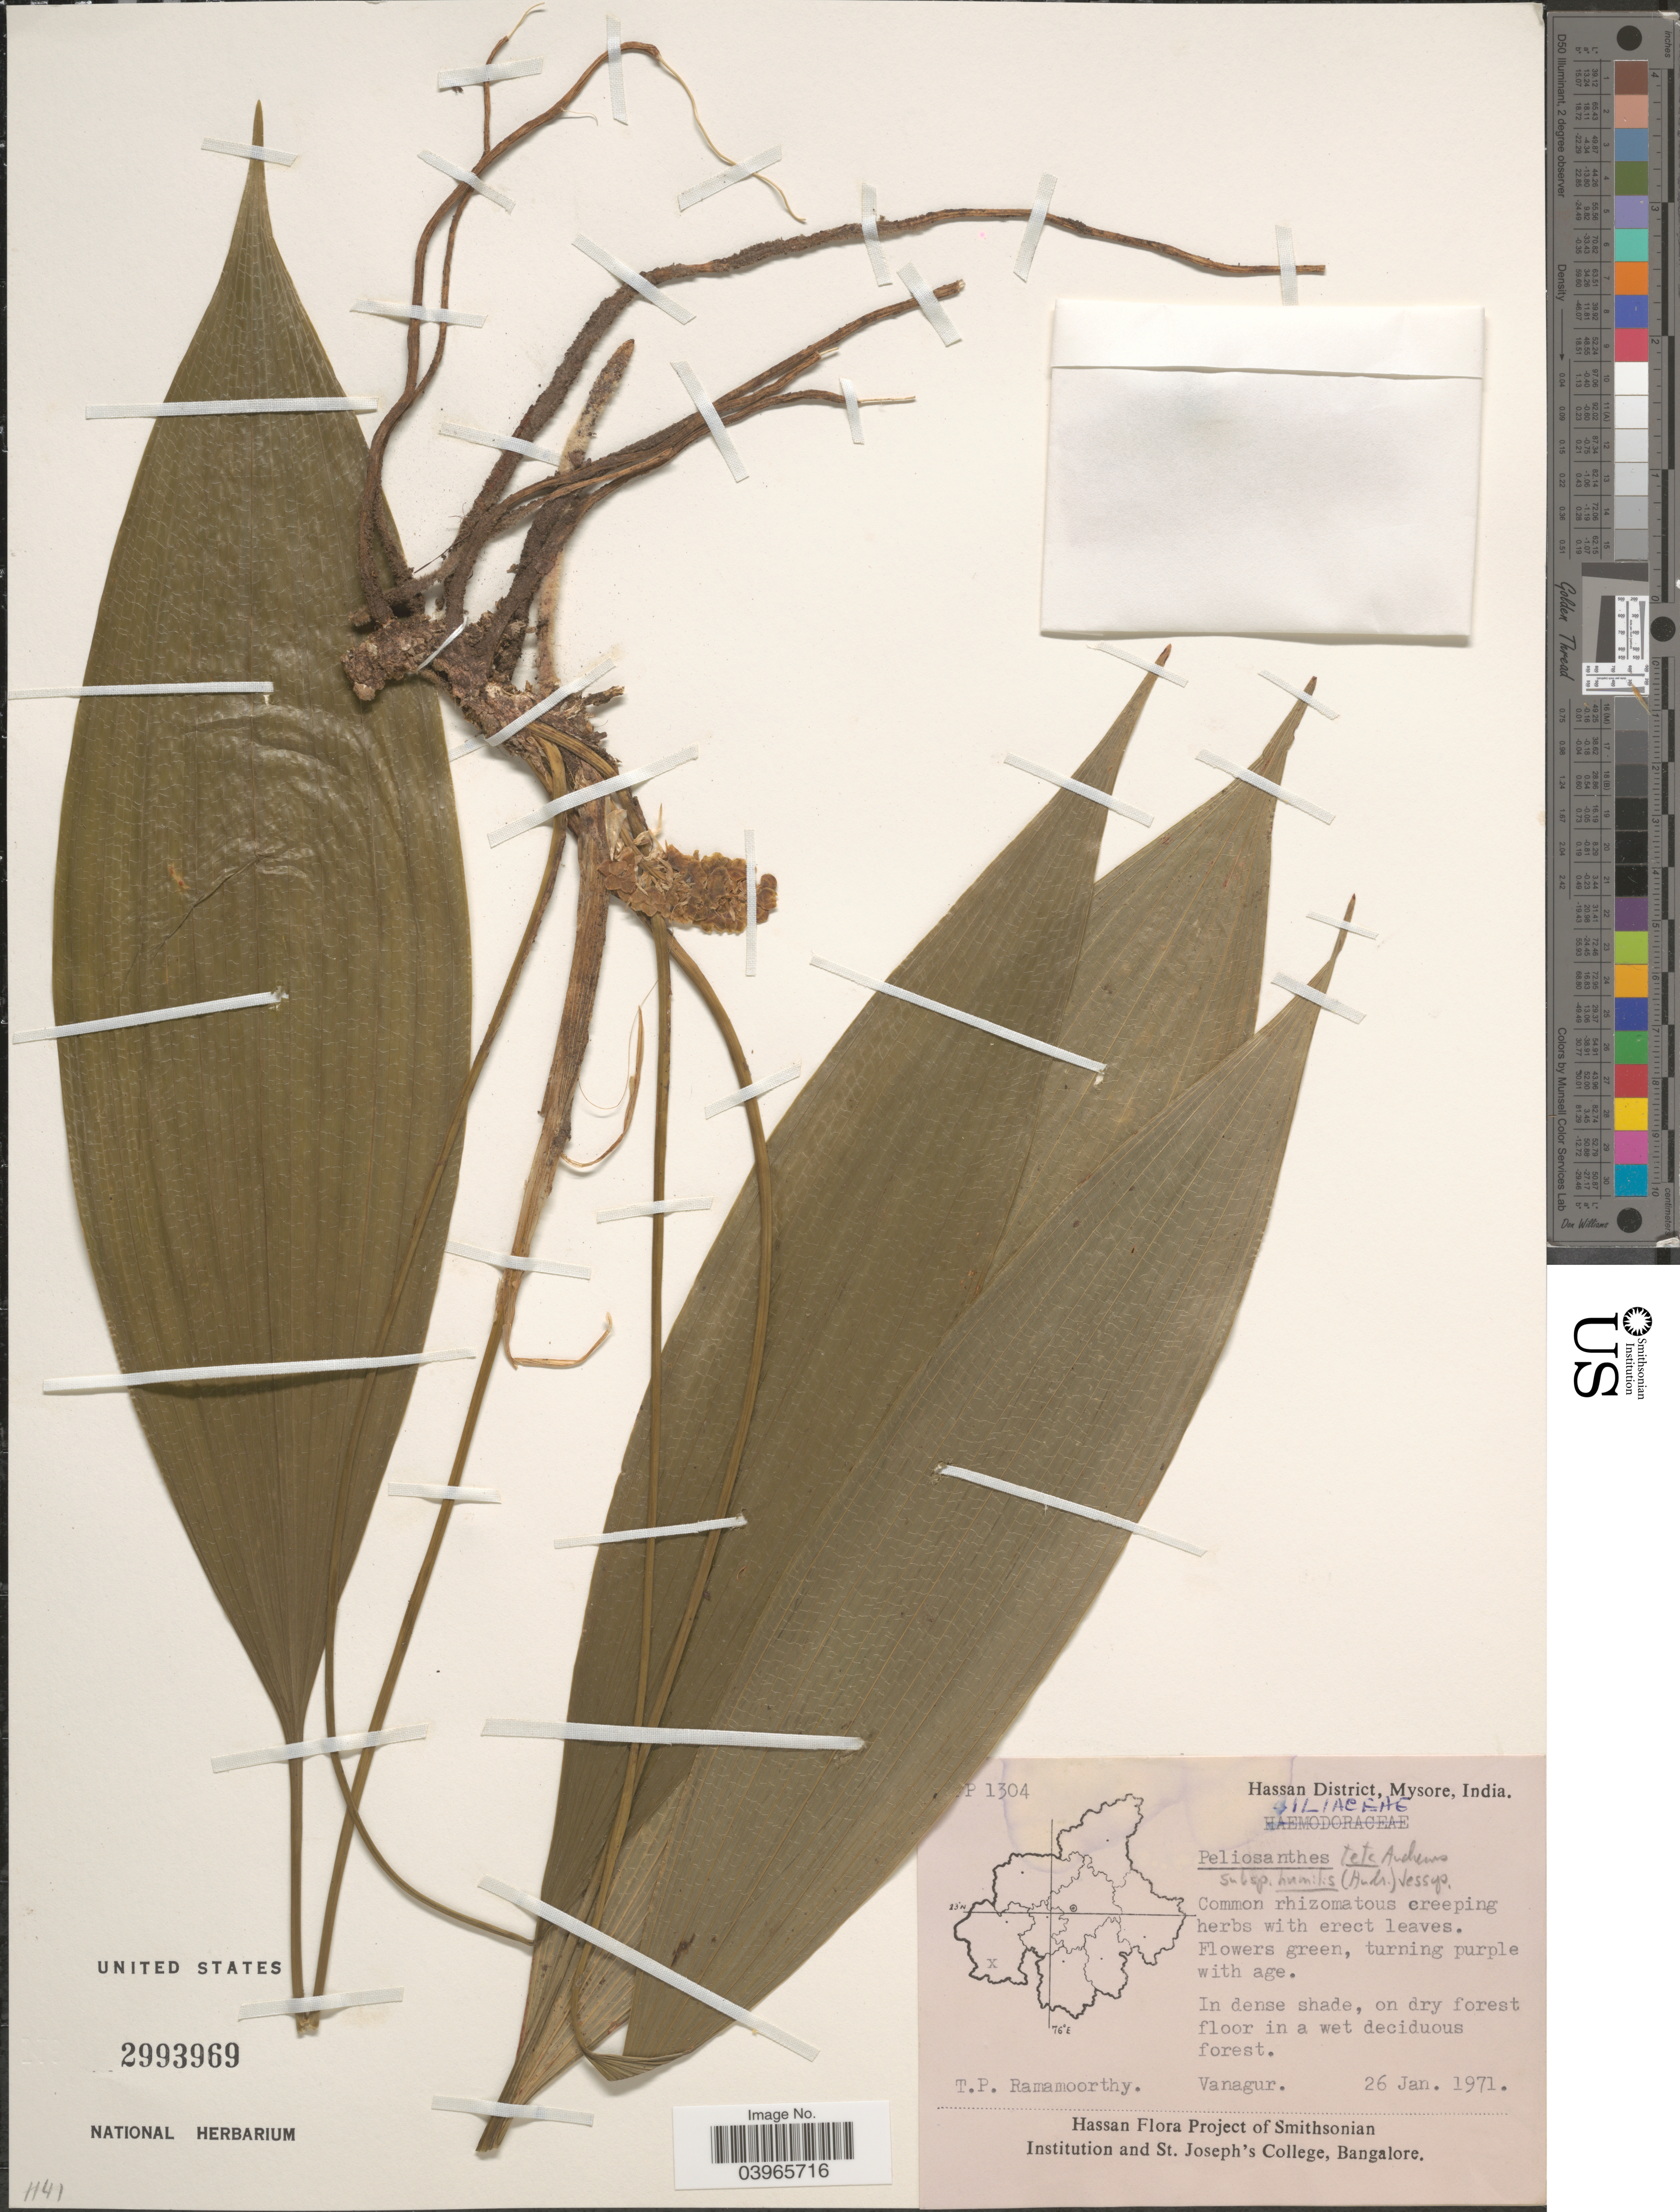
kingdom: Plantae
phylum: Tracheophyta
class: Liliopsida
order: Asparagales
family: Asparagaceae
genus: Peliosanthes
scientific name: Peliosanthes teta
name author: Andrews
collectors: T. P. Ramamoorthy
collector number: !P1304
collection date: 1971-01-26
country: India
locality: Hassan District, Mysore. Vanagur.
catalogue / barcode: US 2993969